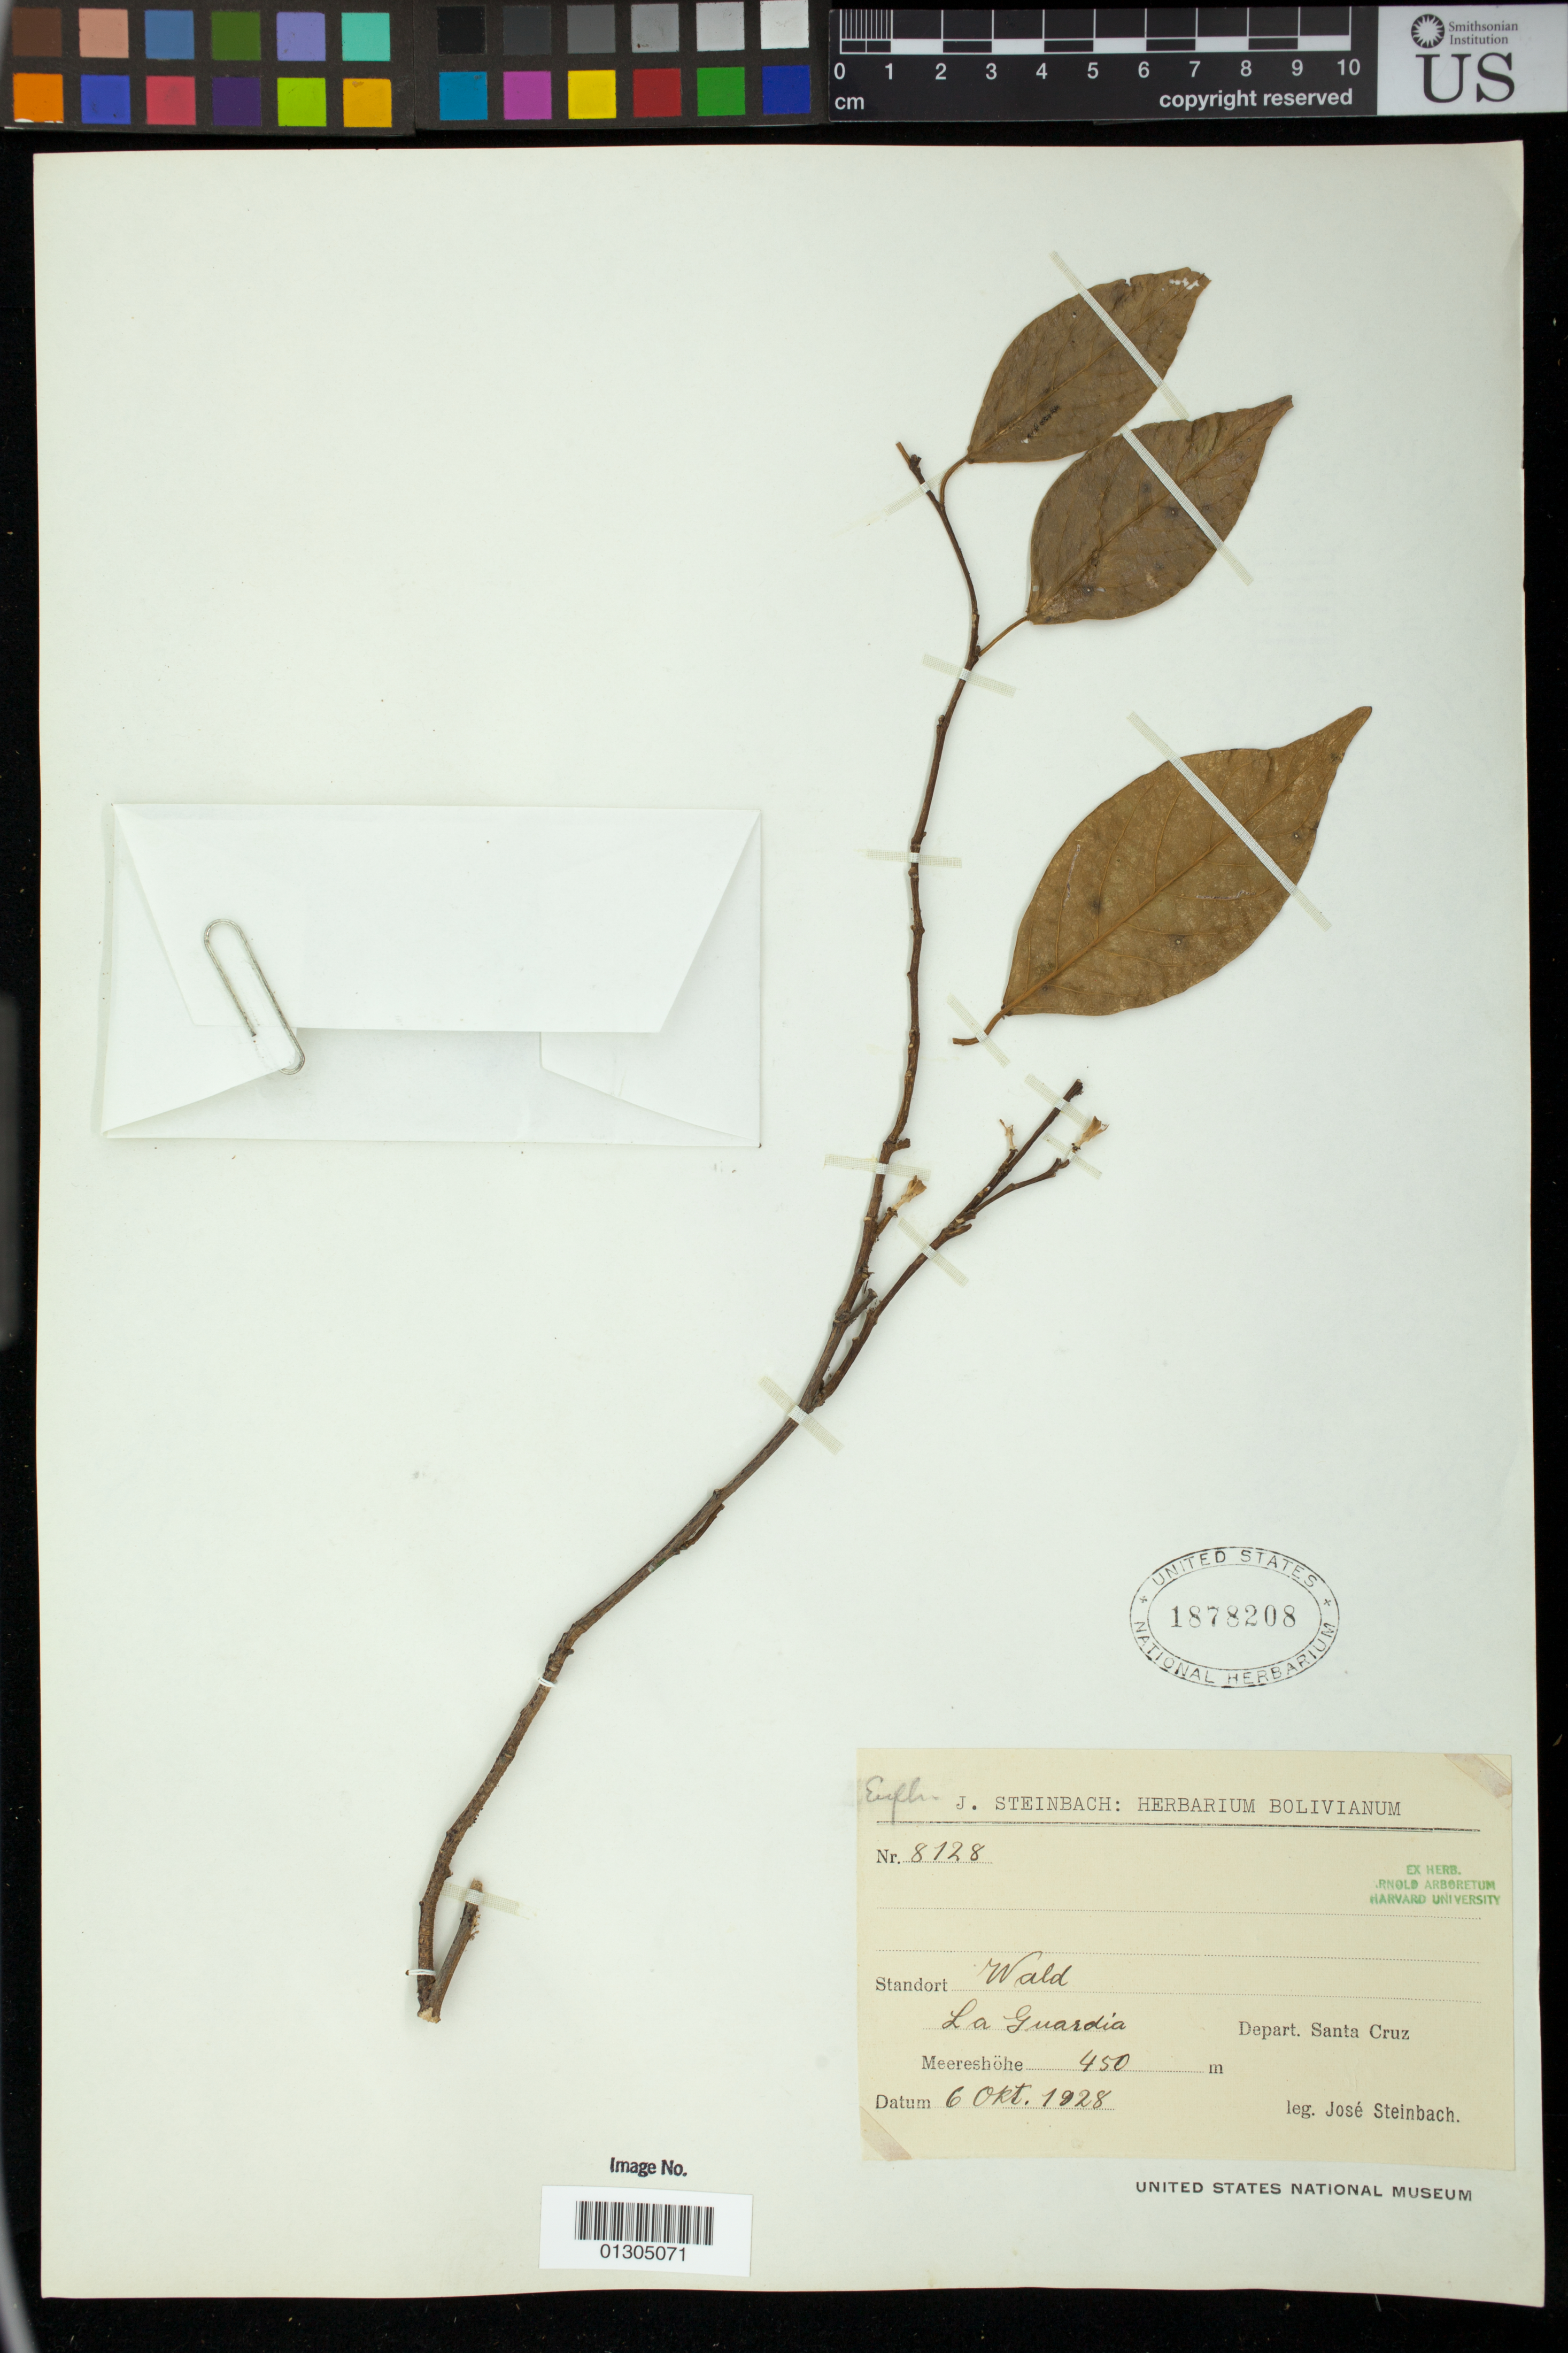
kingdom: Plantae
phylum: Tracheophyta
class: Magnoliopsida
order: Malpighiales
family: Euphorbiaceae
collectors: J. Steinbach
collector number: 8128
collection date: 1928-10-06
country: Bolivia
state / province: Santa Cruz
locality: La Guardia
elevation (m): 450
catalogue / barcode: US 1878208